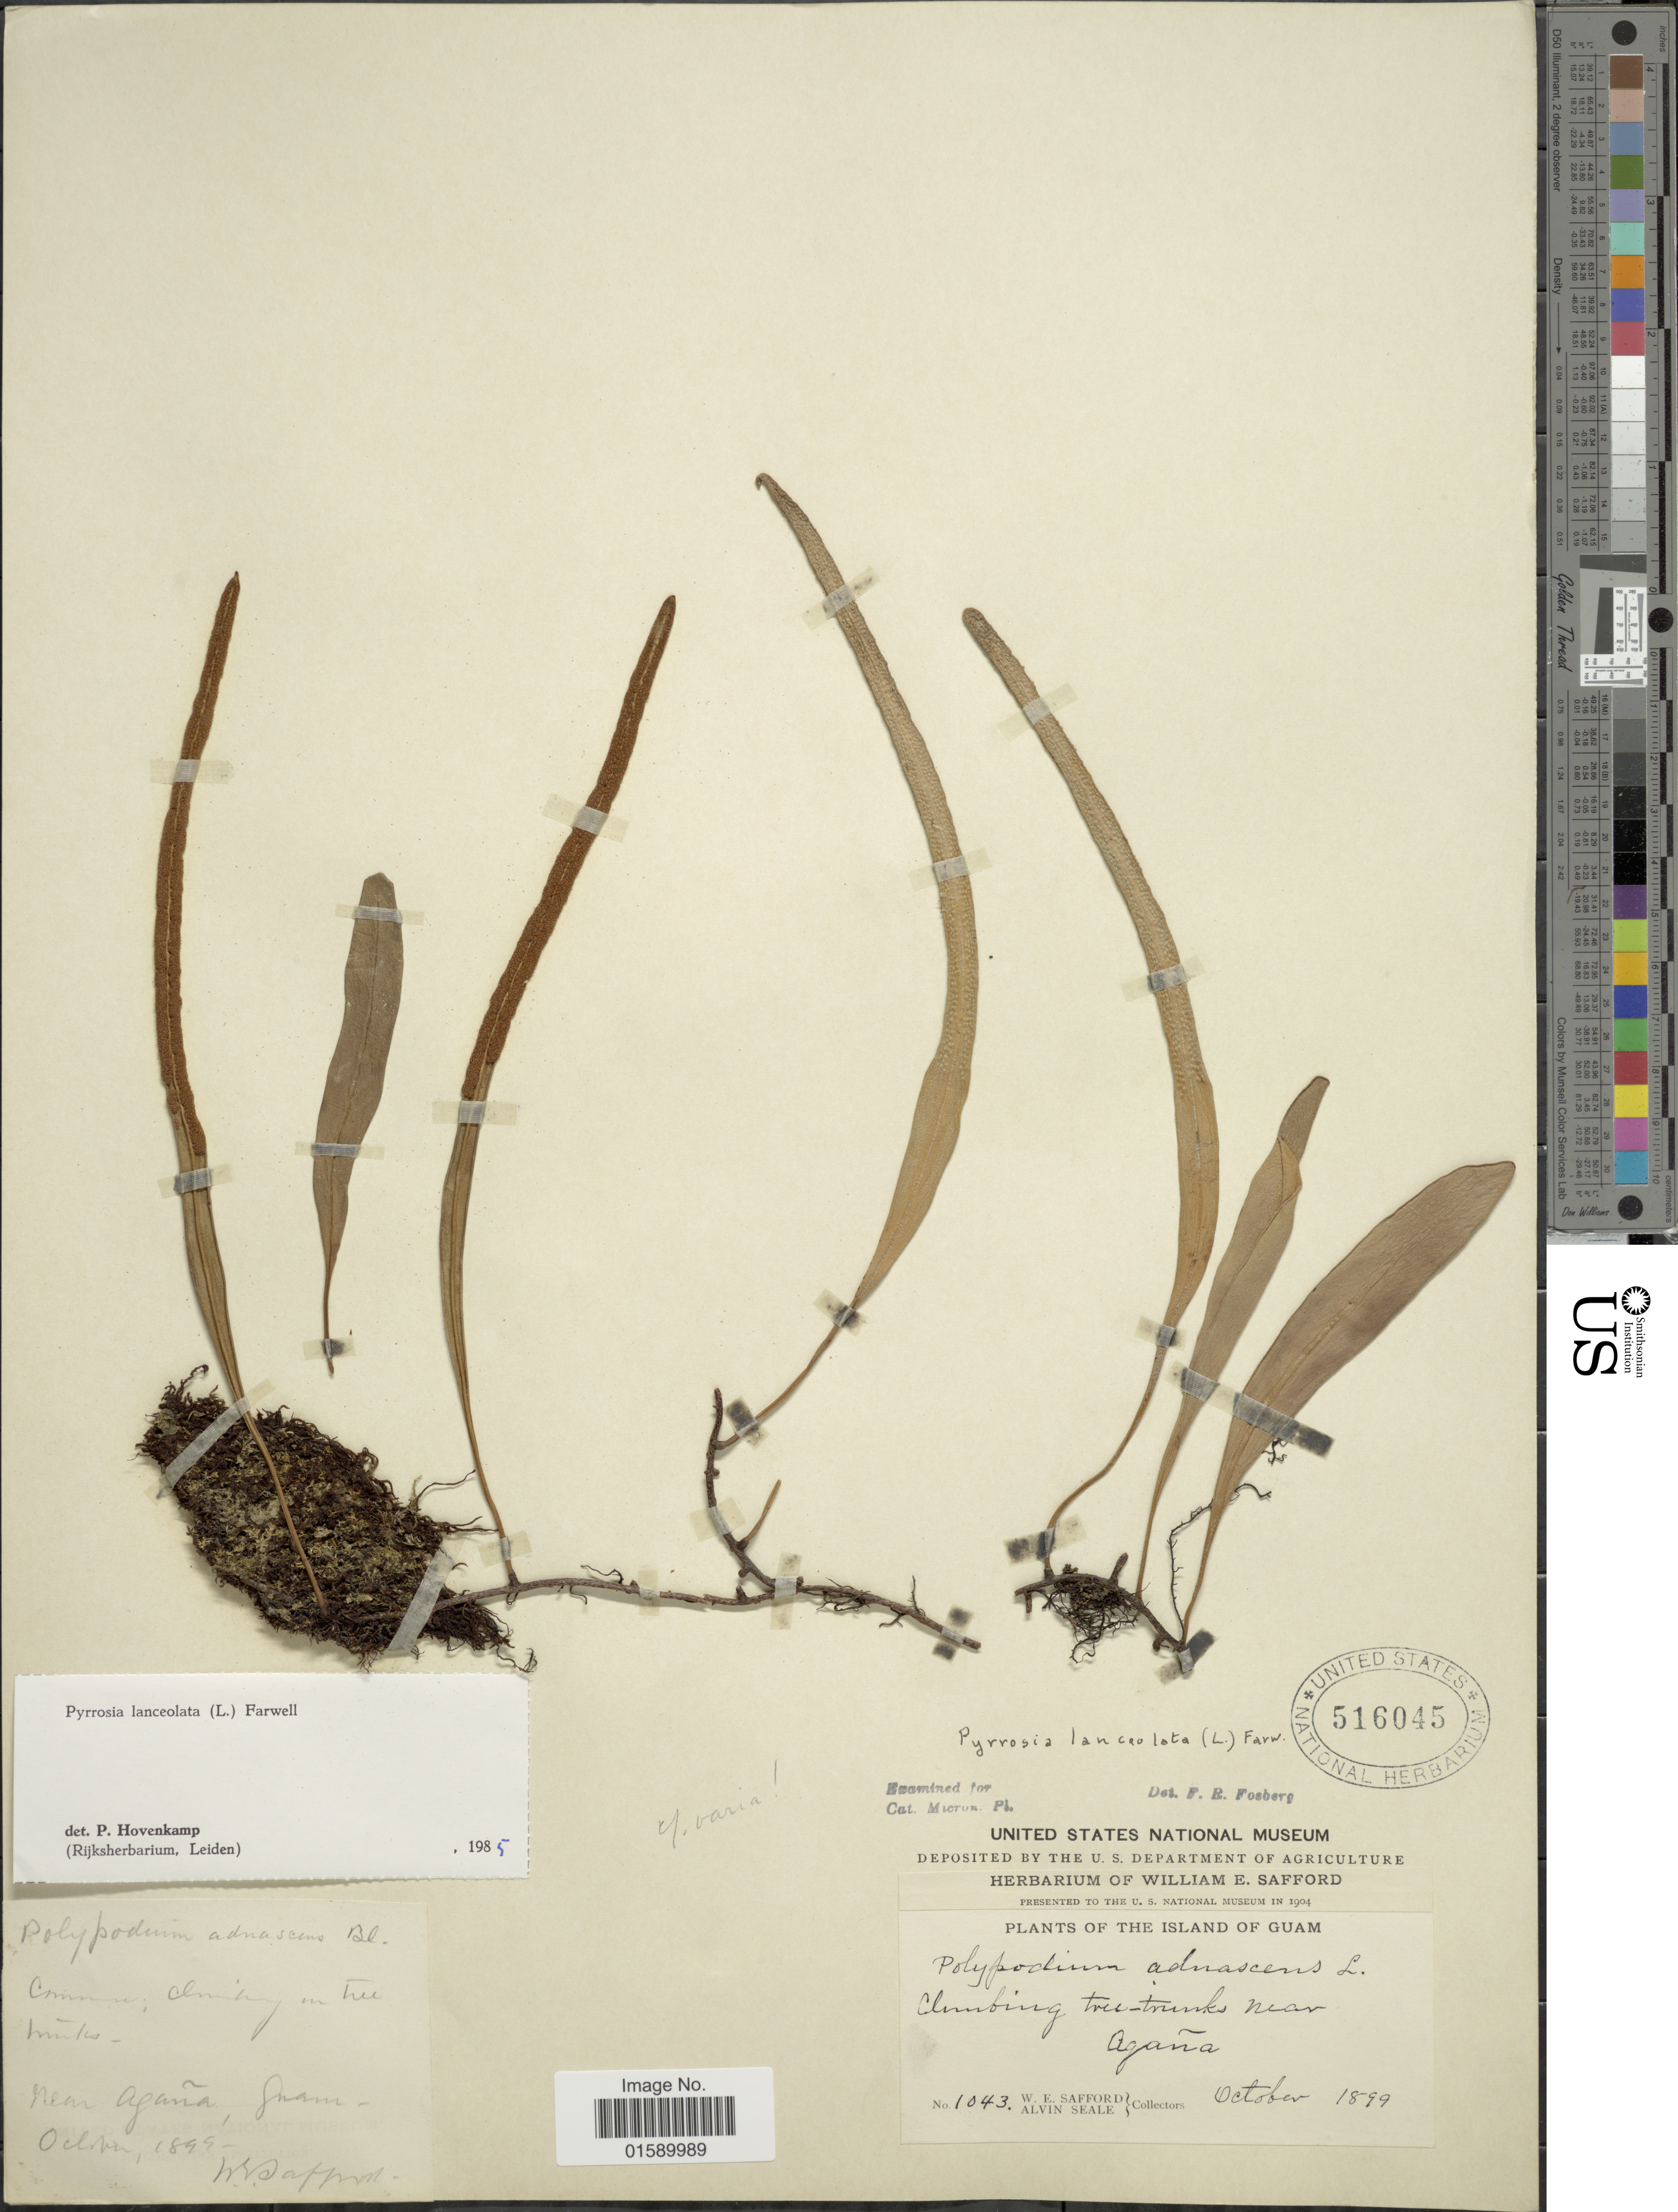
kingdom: Plantae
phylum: Tracheophyta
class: Polypodiopsida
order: Polypodiales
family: Polypodiaceae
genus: Pyrrosia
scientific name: Pyrrosia lanceolata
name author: (L.) Farw.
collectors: W. E. Safford & A. Seale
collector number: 1043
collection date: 1899-10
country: Guam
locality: Island of Guam, near Agana.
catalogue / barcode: US 516045